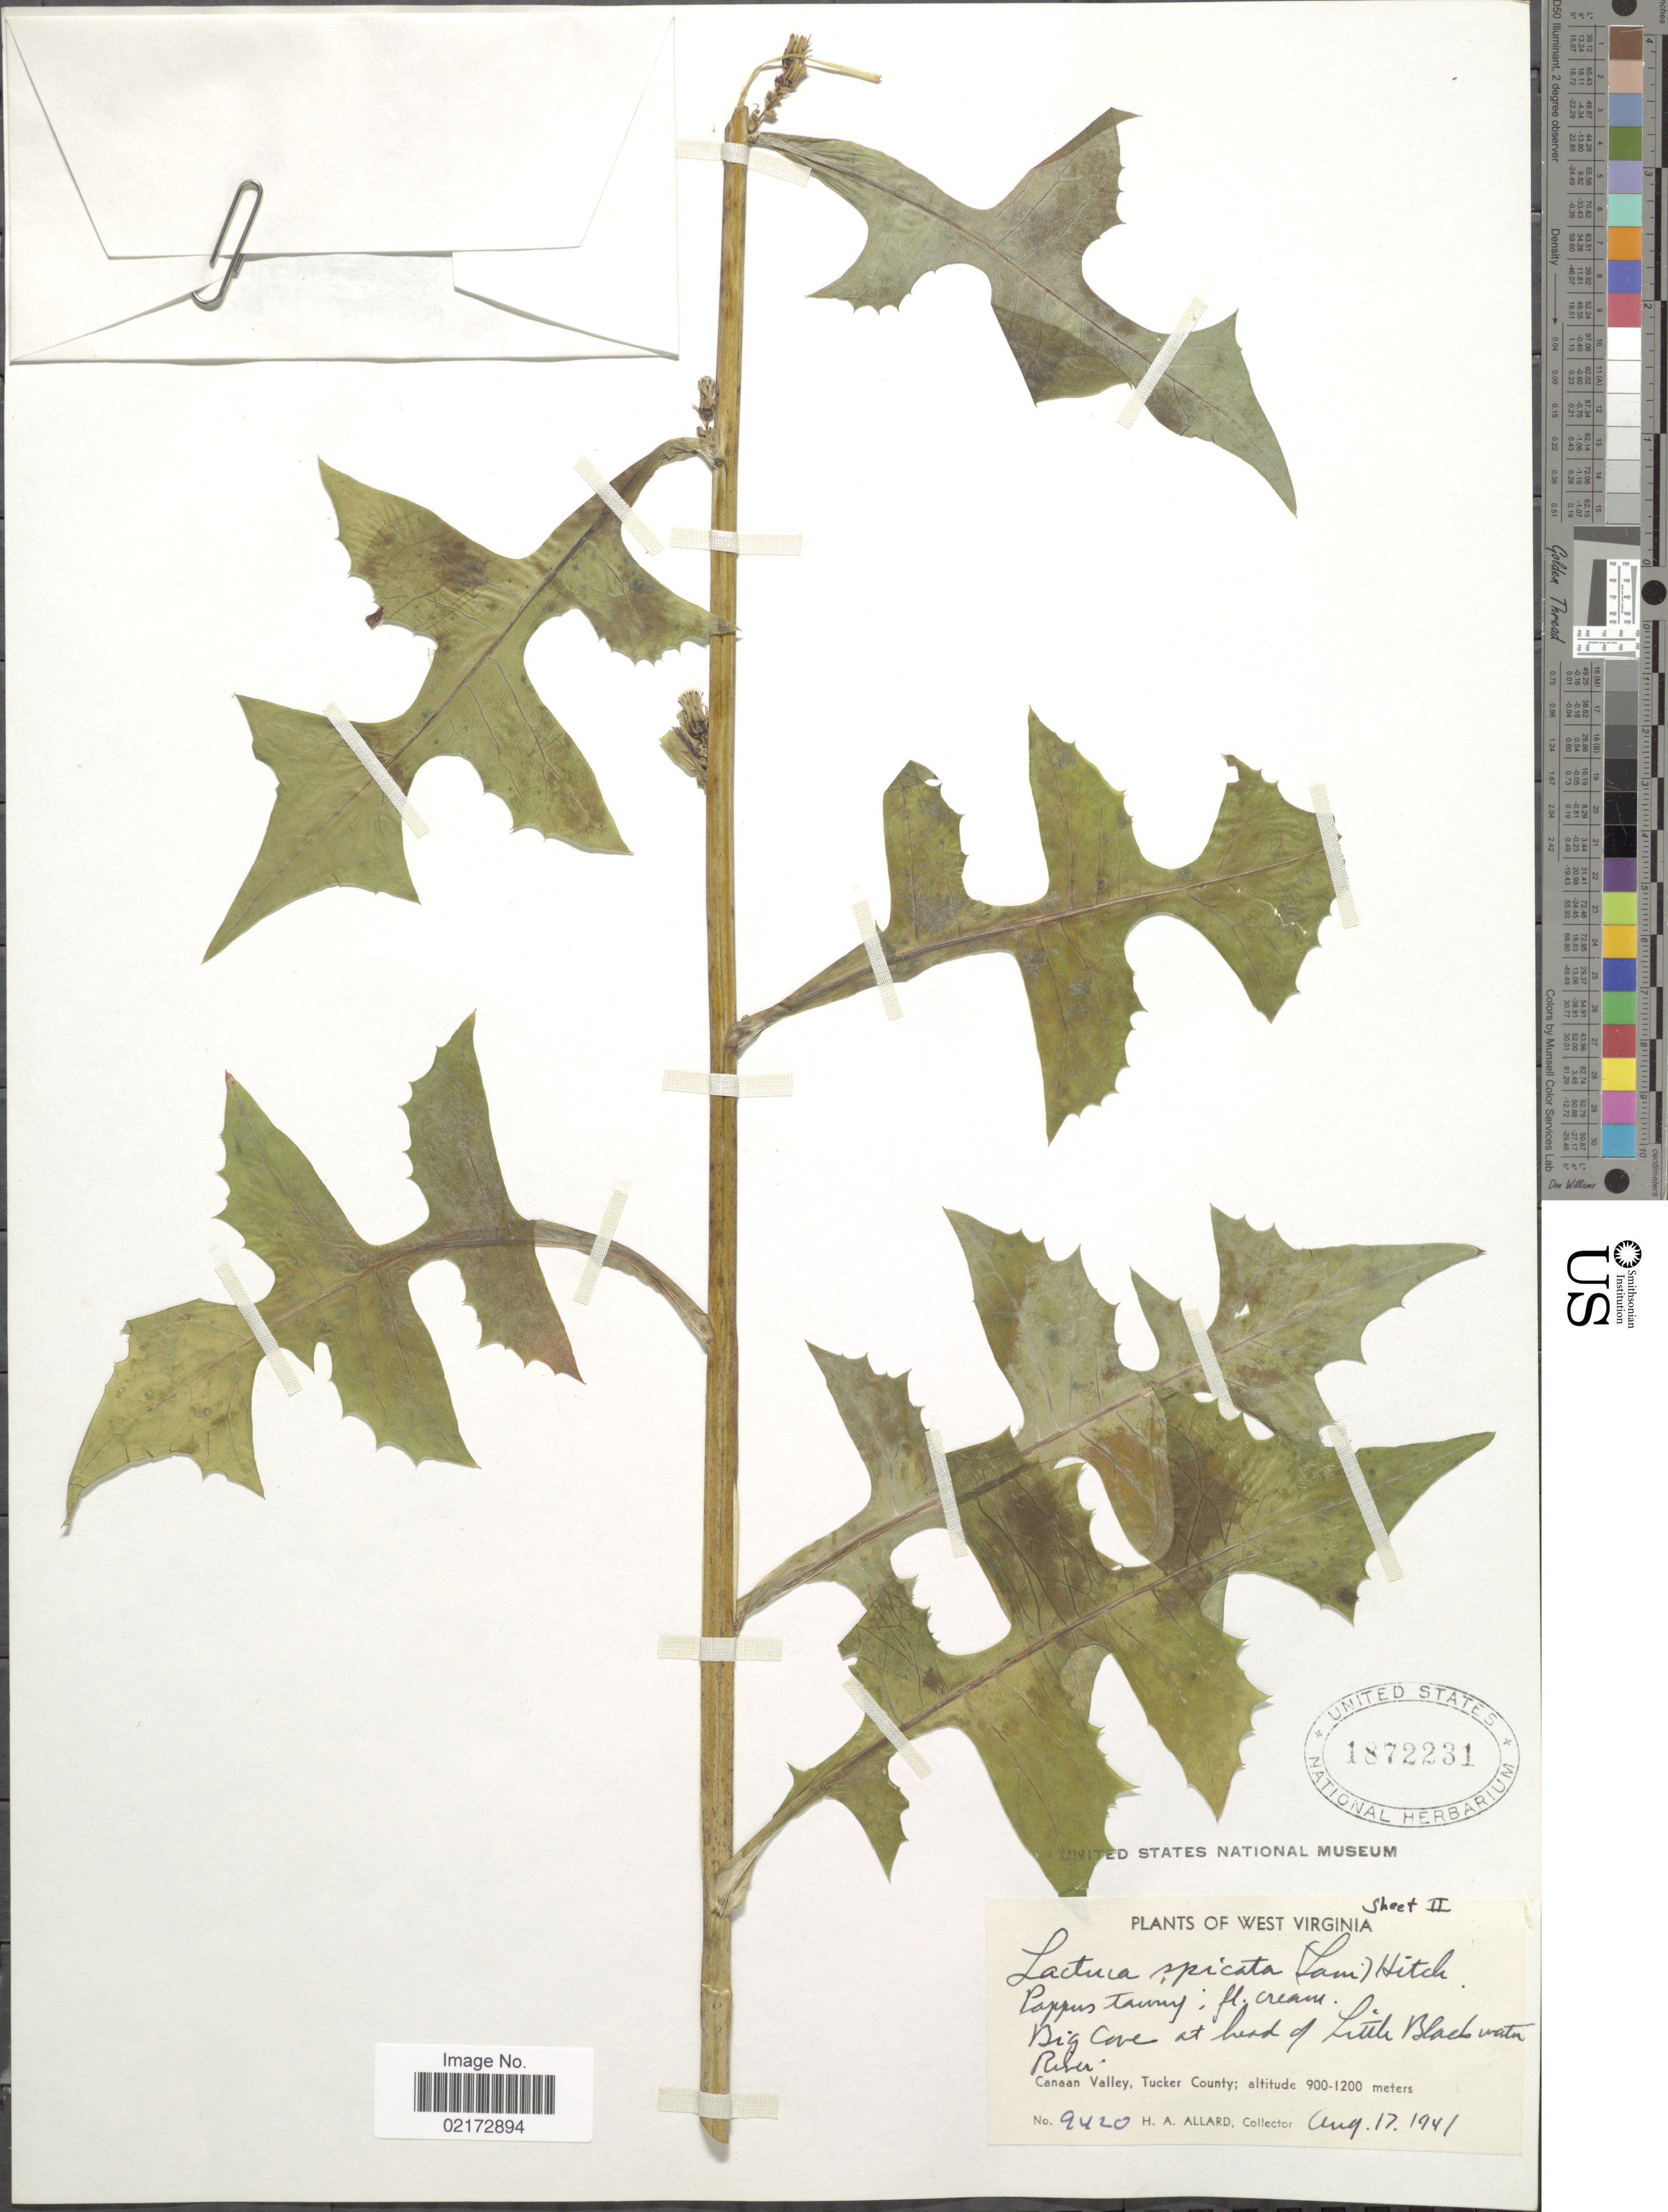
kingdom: Plantae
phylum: Tracheophyta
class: Magnoliopsida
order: Asterales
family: Asteraceae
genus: Lactuca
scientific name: Lactuca biennis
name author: (Moench) Fernald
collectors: H. A. Allard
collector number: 9420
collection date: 1941-08-17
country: United States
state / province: West Virginia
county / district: Tucker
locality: Big Cove at head of Little Blackwater River, Canaan Valley, Tucker County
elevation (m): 900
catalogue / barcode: US 1872231